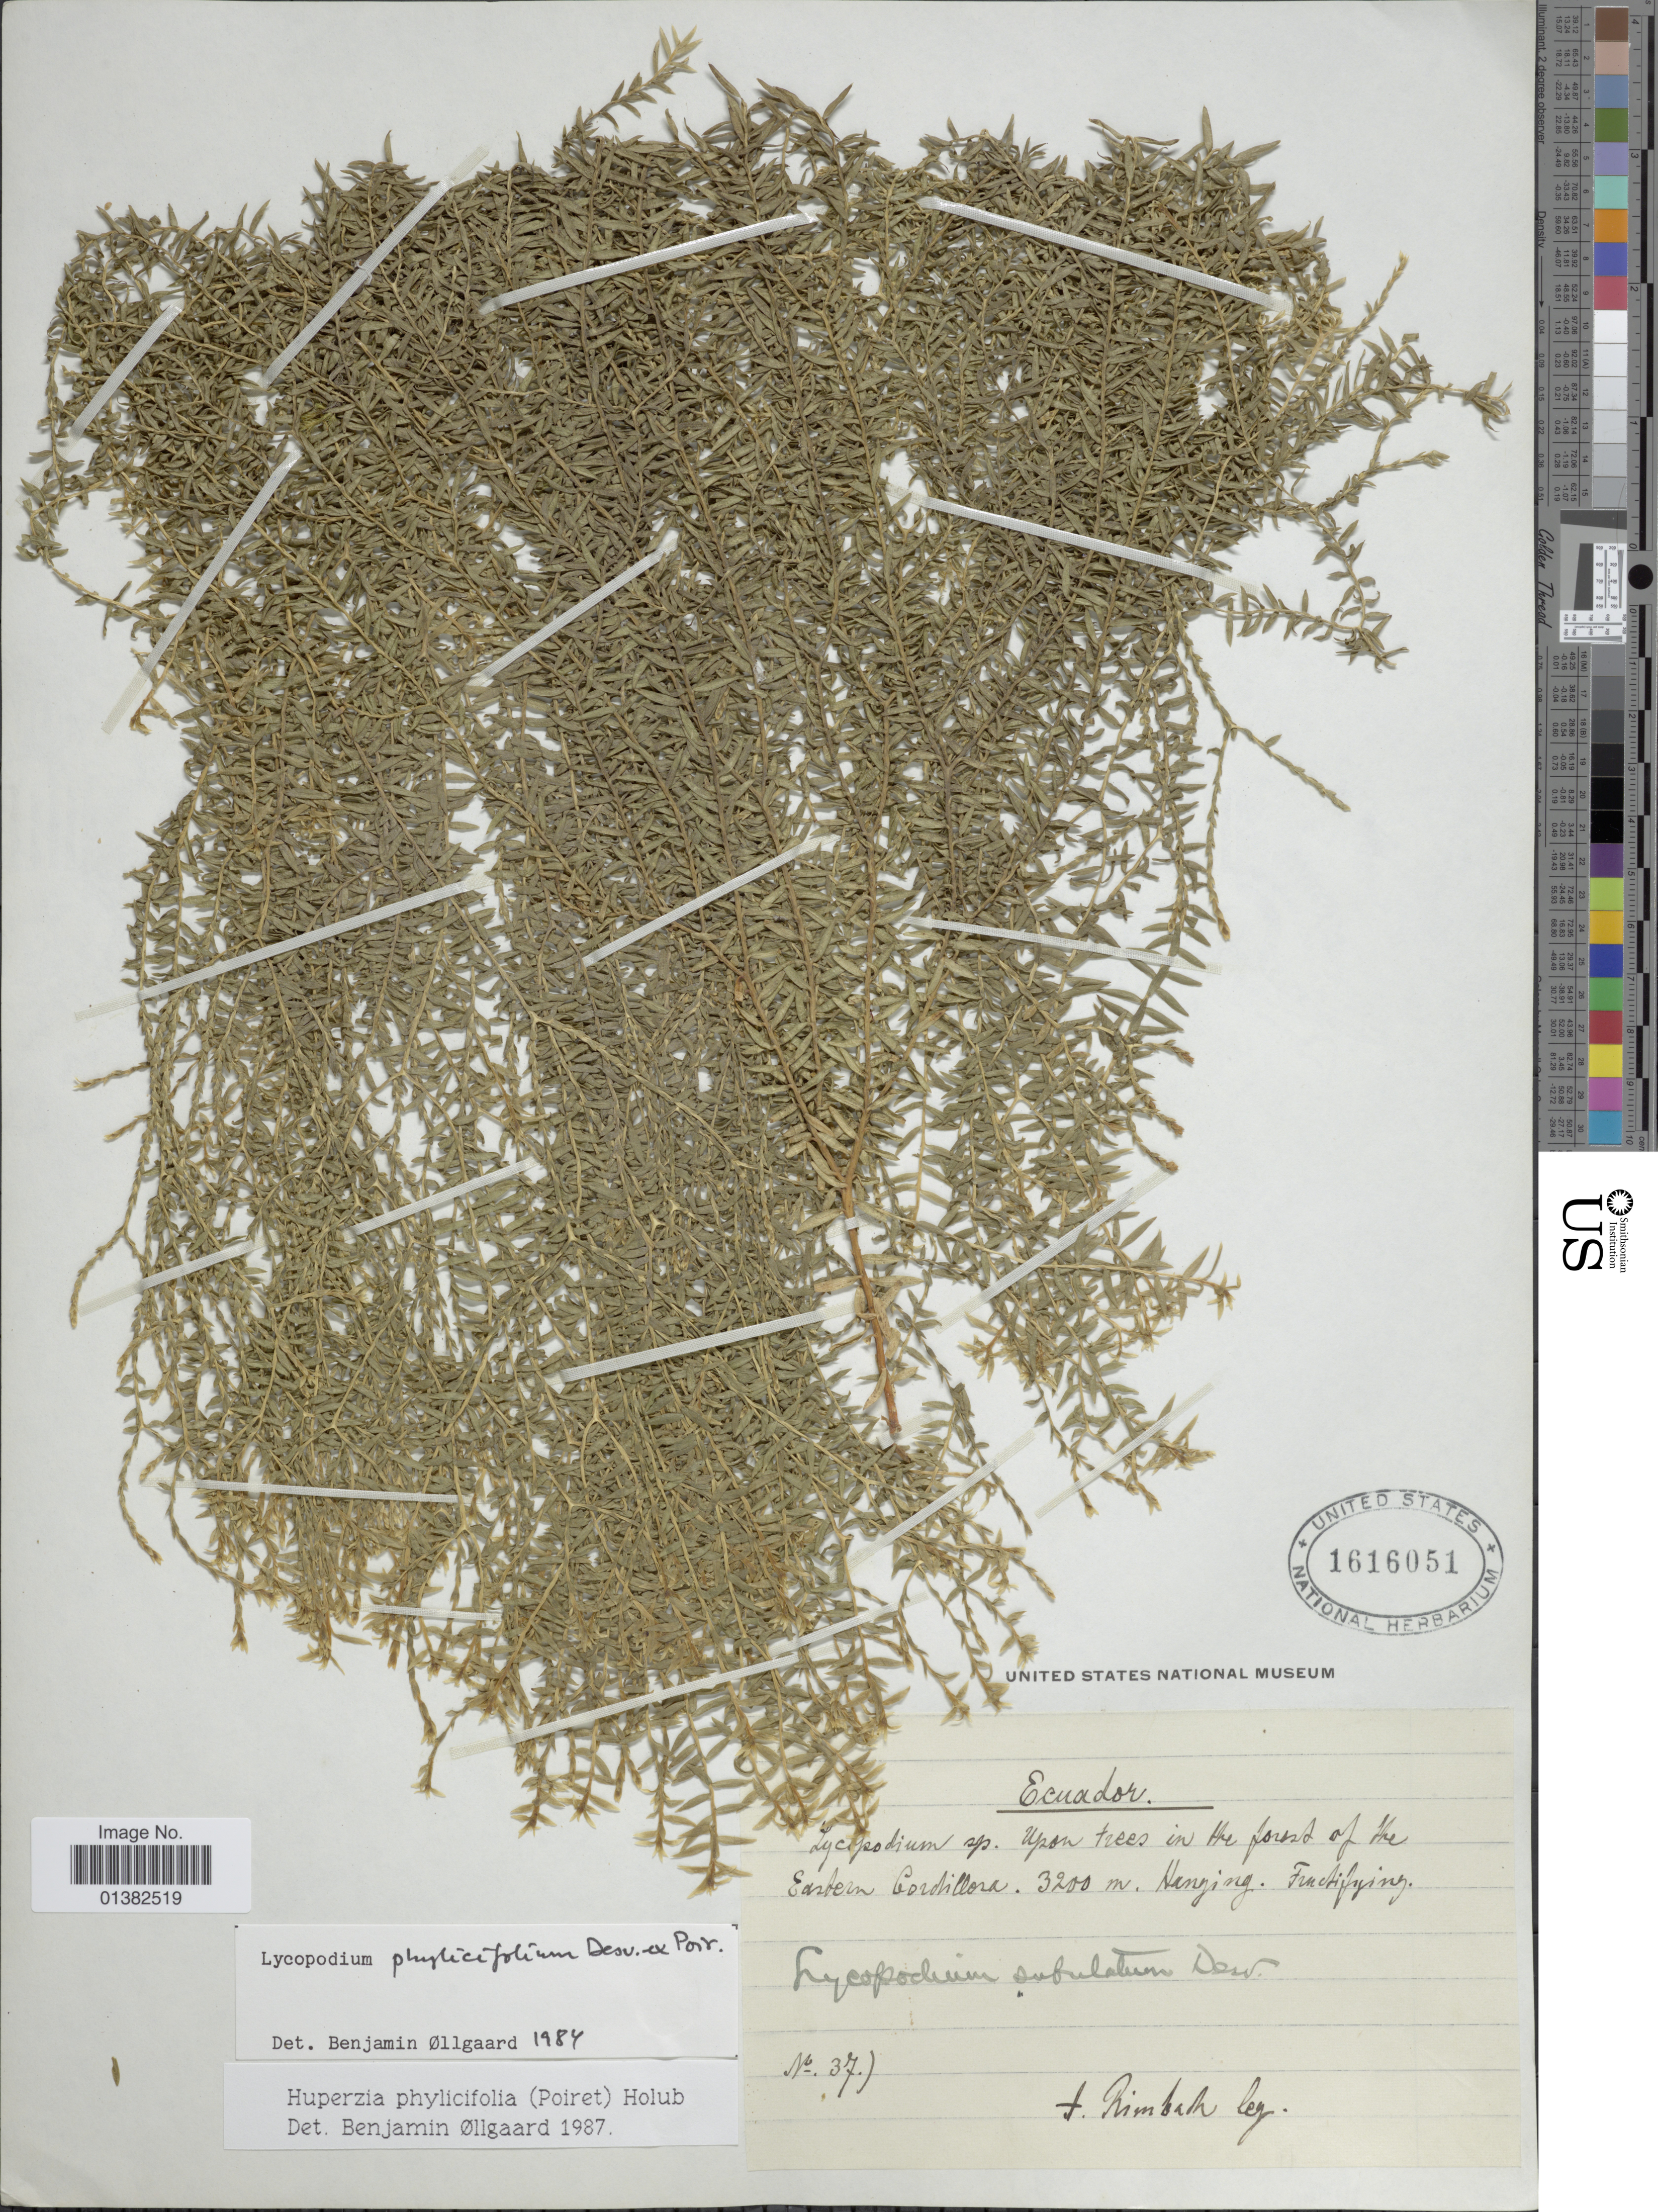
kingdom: Plantae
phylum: Tracheophyta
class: Lycopodiopsida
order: Lycopodiales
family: Lycopodiaceae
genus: Phlegmariurus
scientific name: Phlegmariurus phylicifolius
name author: (Desv. ex Poir.) B. Øllg.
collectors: A. Rimbach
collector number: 37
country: Ecuador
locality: Eastern Cordillera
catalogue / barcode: US 1616051